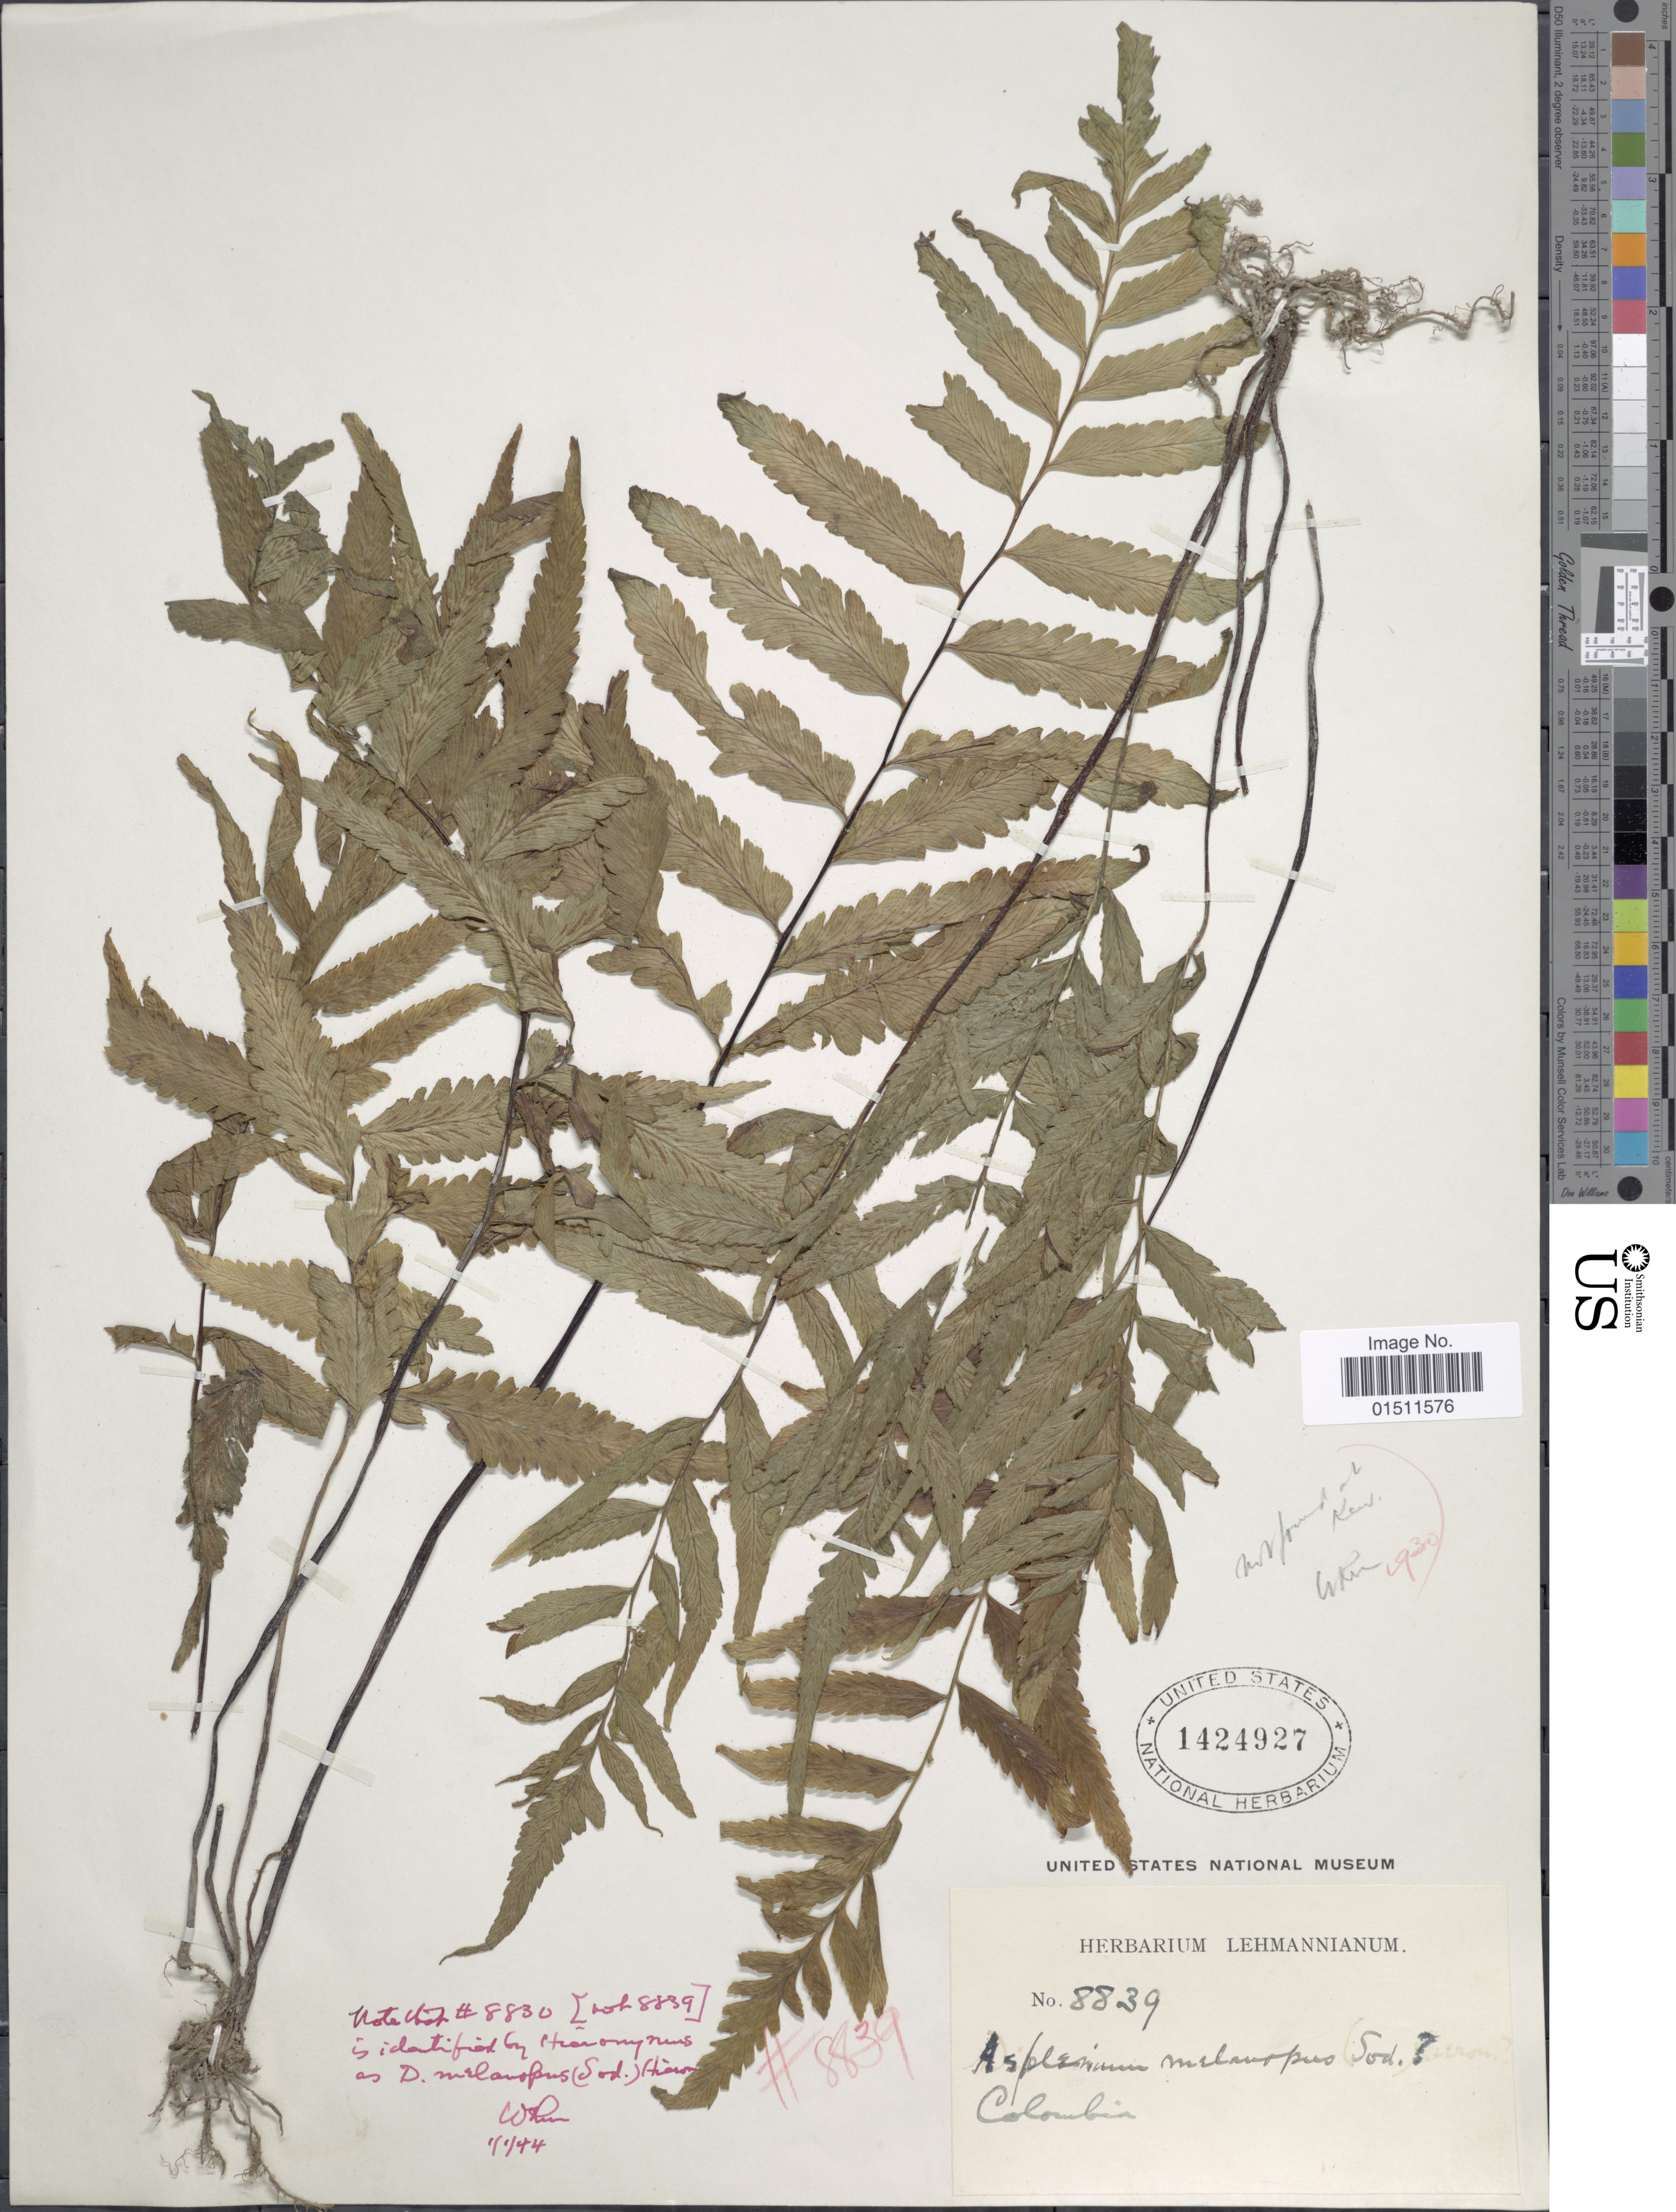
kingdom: Plantae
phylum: Tracheophyta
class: Polypodiopsida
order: Polypodiales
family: Aspleniaceae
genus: Asplenium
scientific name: Asplenium melanopus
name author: Sodiro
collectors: ex herb. Lehmannianum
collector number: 8839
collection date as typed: Transcribed d/m/y: 1/1/44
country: Colombia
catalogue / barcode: US 1424927